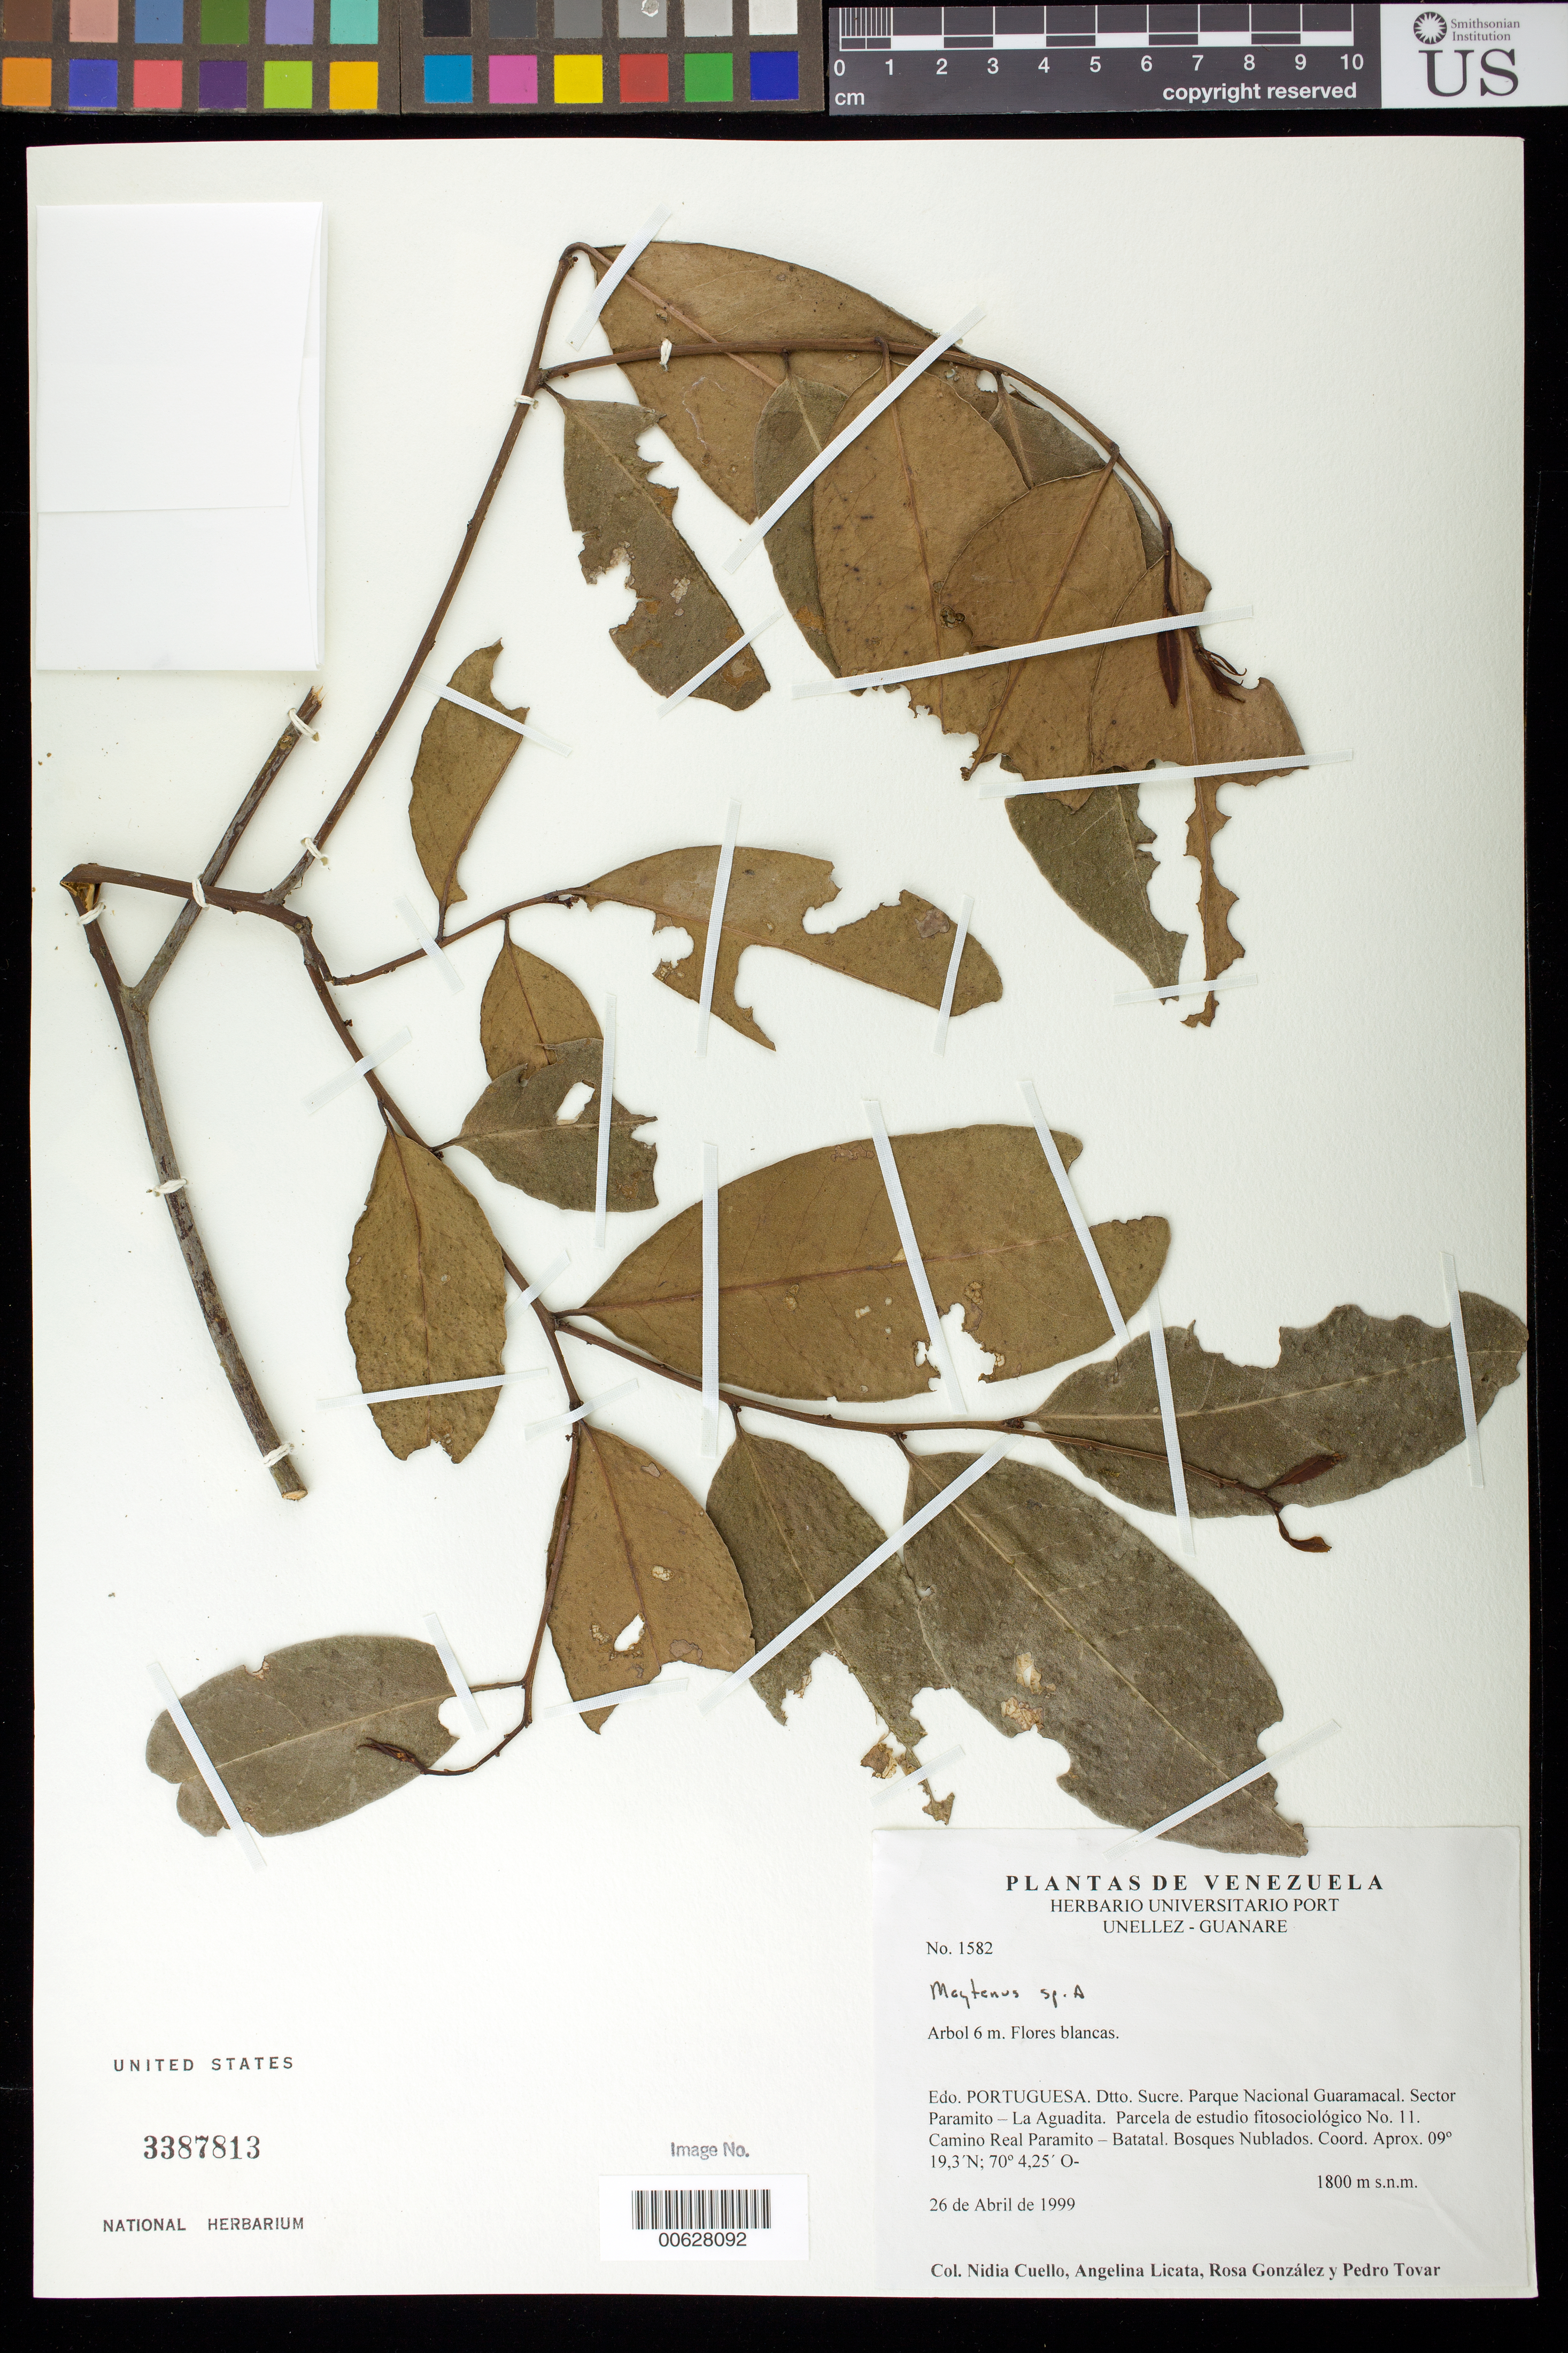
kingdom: Plantae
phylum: Tracheophyta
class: Magnoliopsida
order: Celastrales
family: Celastraceae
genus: Maytenus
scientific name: Maytenus sp. a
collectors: N. L. Cuello, A. Licata, R. González & P. Tovar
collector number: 1582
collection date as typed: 26 Apr 1999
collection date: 1999-04-26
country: Venezuela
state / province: Portuguesa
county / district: Sucre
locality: Parque Nacional Guaramacal. Sector Paramito - La Aguadita. Camino Real Paramito - Batatal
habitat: Bosques nublados.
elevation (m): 1800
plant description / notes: MER, MO, MY, PORT, US, VEN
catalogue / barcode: US 3387813